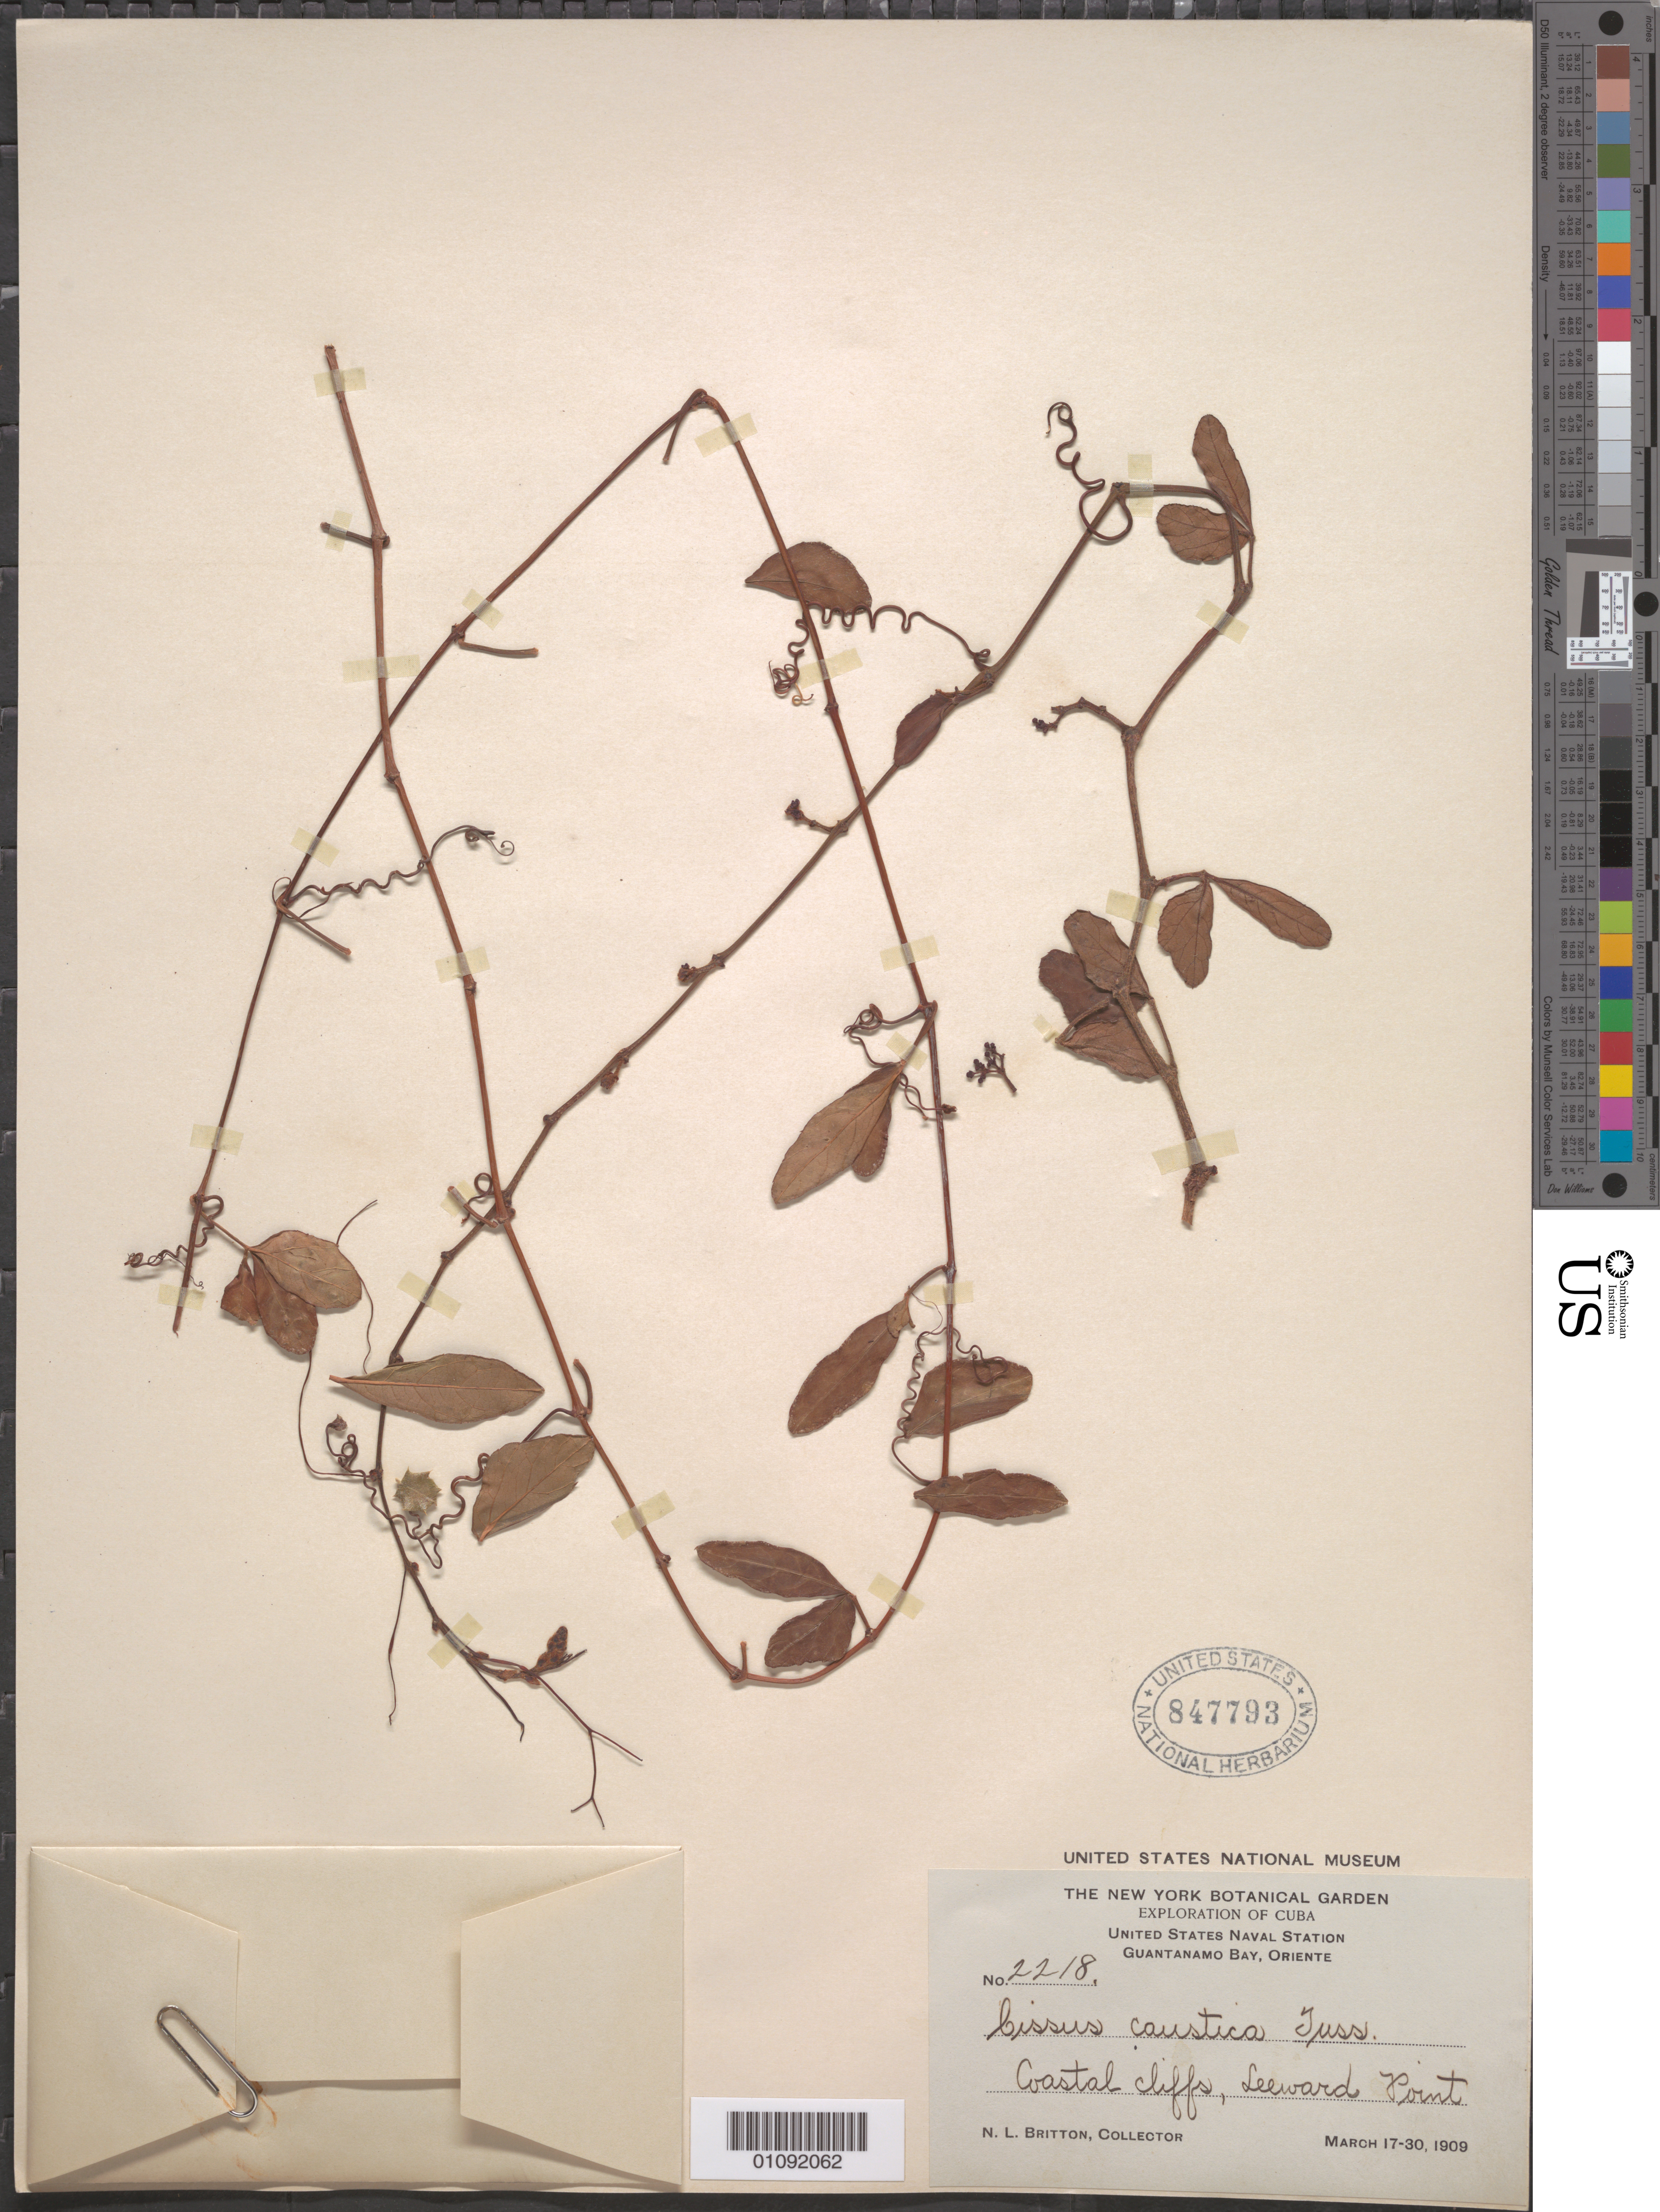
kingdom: Plantae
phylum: Tracheophyta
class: Magnoliopsida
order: Vitales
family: Vitaceae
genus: Cissus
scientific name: Cissus caustica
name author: Tussac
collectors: N. Britton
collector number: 2218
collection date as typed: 17 Mar 1909 to 30 Mar 1909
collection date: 1909-03-17/1909-03-30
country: Cuba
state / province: Guantánamo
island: Cuba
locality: United States Naval Station, Guantánamo Bay, Oriente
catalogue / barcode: US 847793